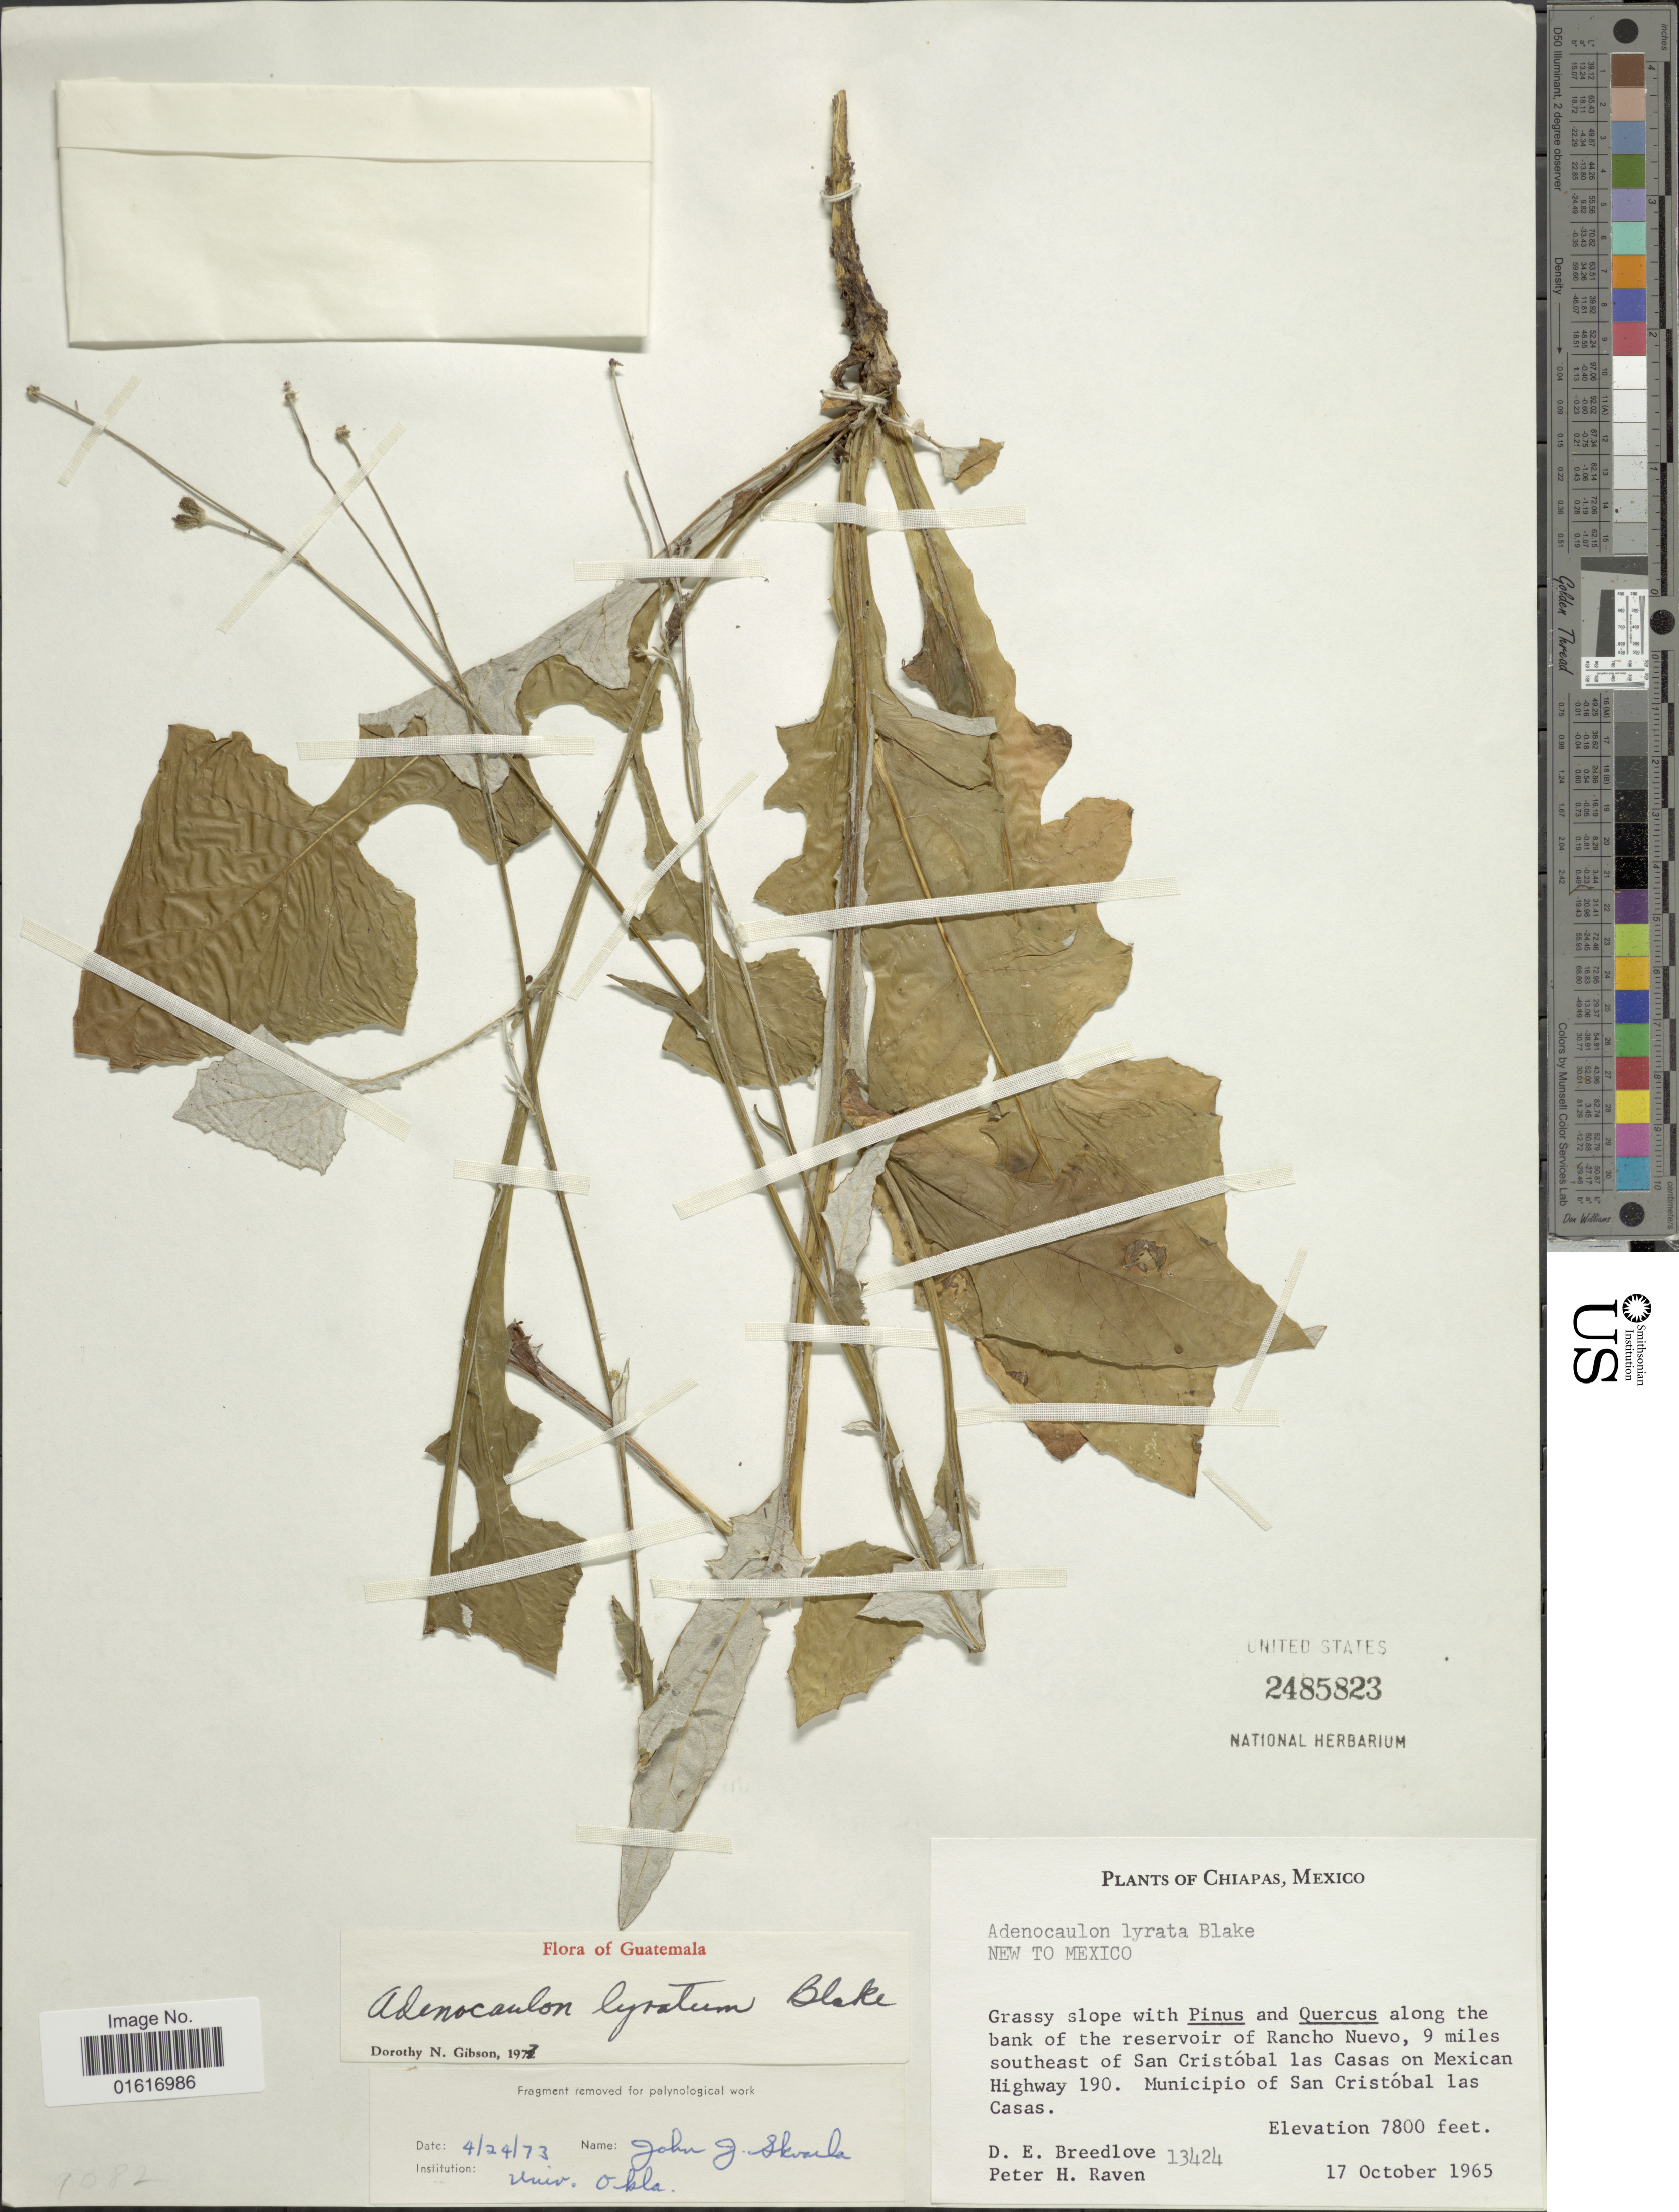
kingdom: Plantae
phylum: Tracheophyta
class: Magnoliopsida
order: Asterales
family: Asteraceae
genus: Adenocaulon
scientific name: Adenocaulon lyratum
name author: S.F. Blake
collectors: D. E. Breedlove & P. Raven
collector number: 13424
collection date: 1965-10-17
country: Mexico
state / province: Chiapas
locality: Grassy slope with Pinus and Quercus along the bank of the reservoir of Rancho Nuevo, 9 miles southeast of San Cristobal las Casas on Mexican Highway 190. Muncipio of San Cristobal las Casas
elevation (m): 2377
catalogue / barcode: US 2485823